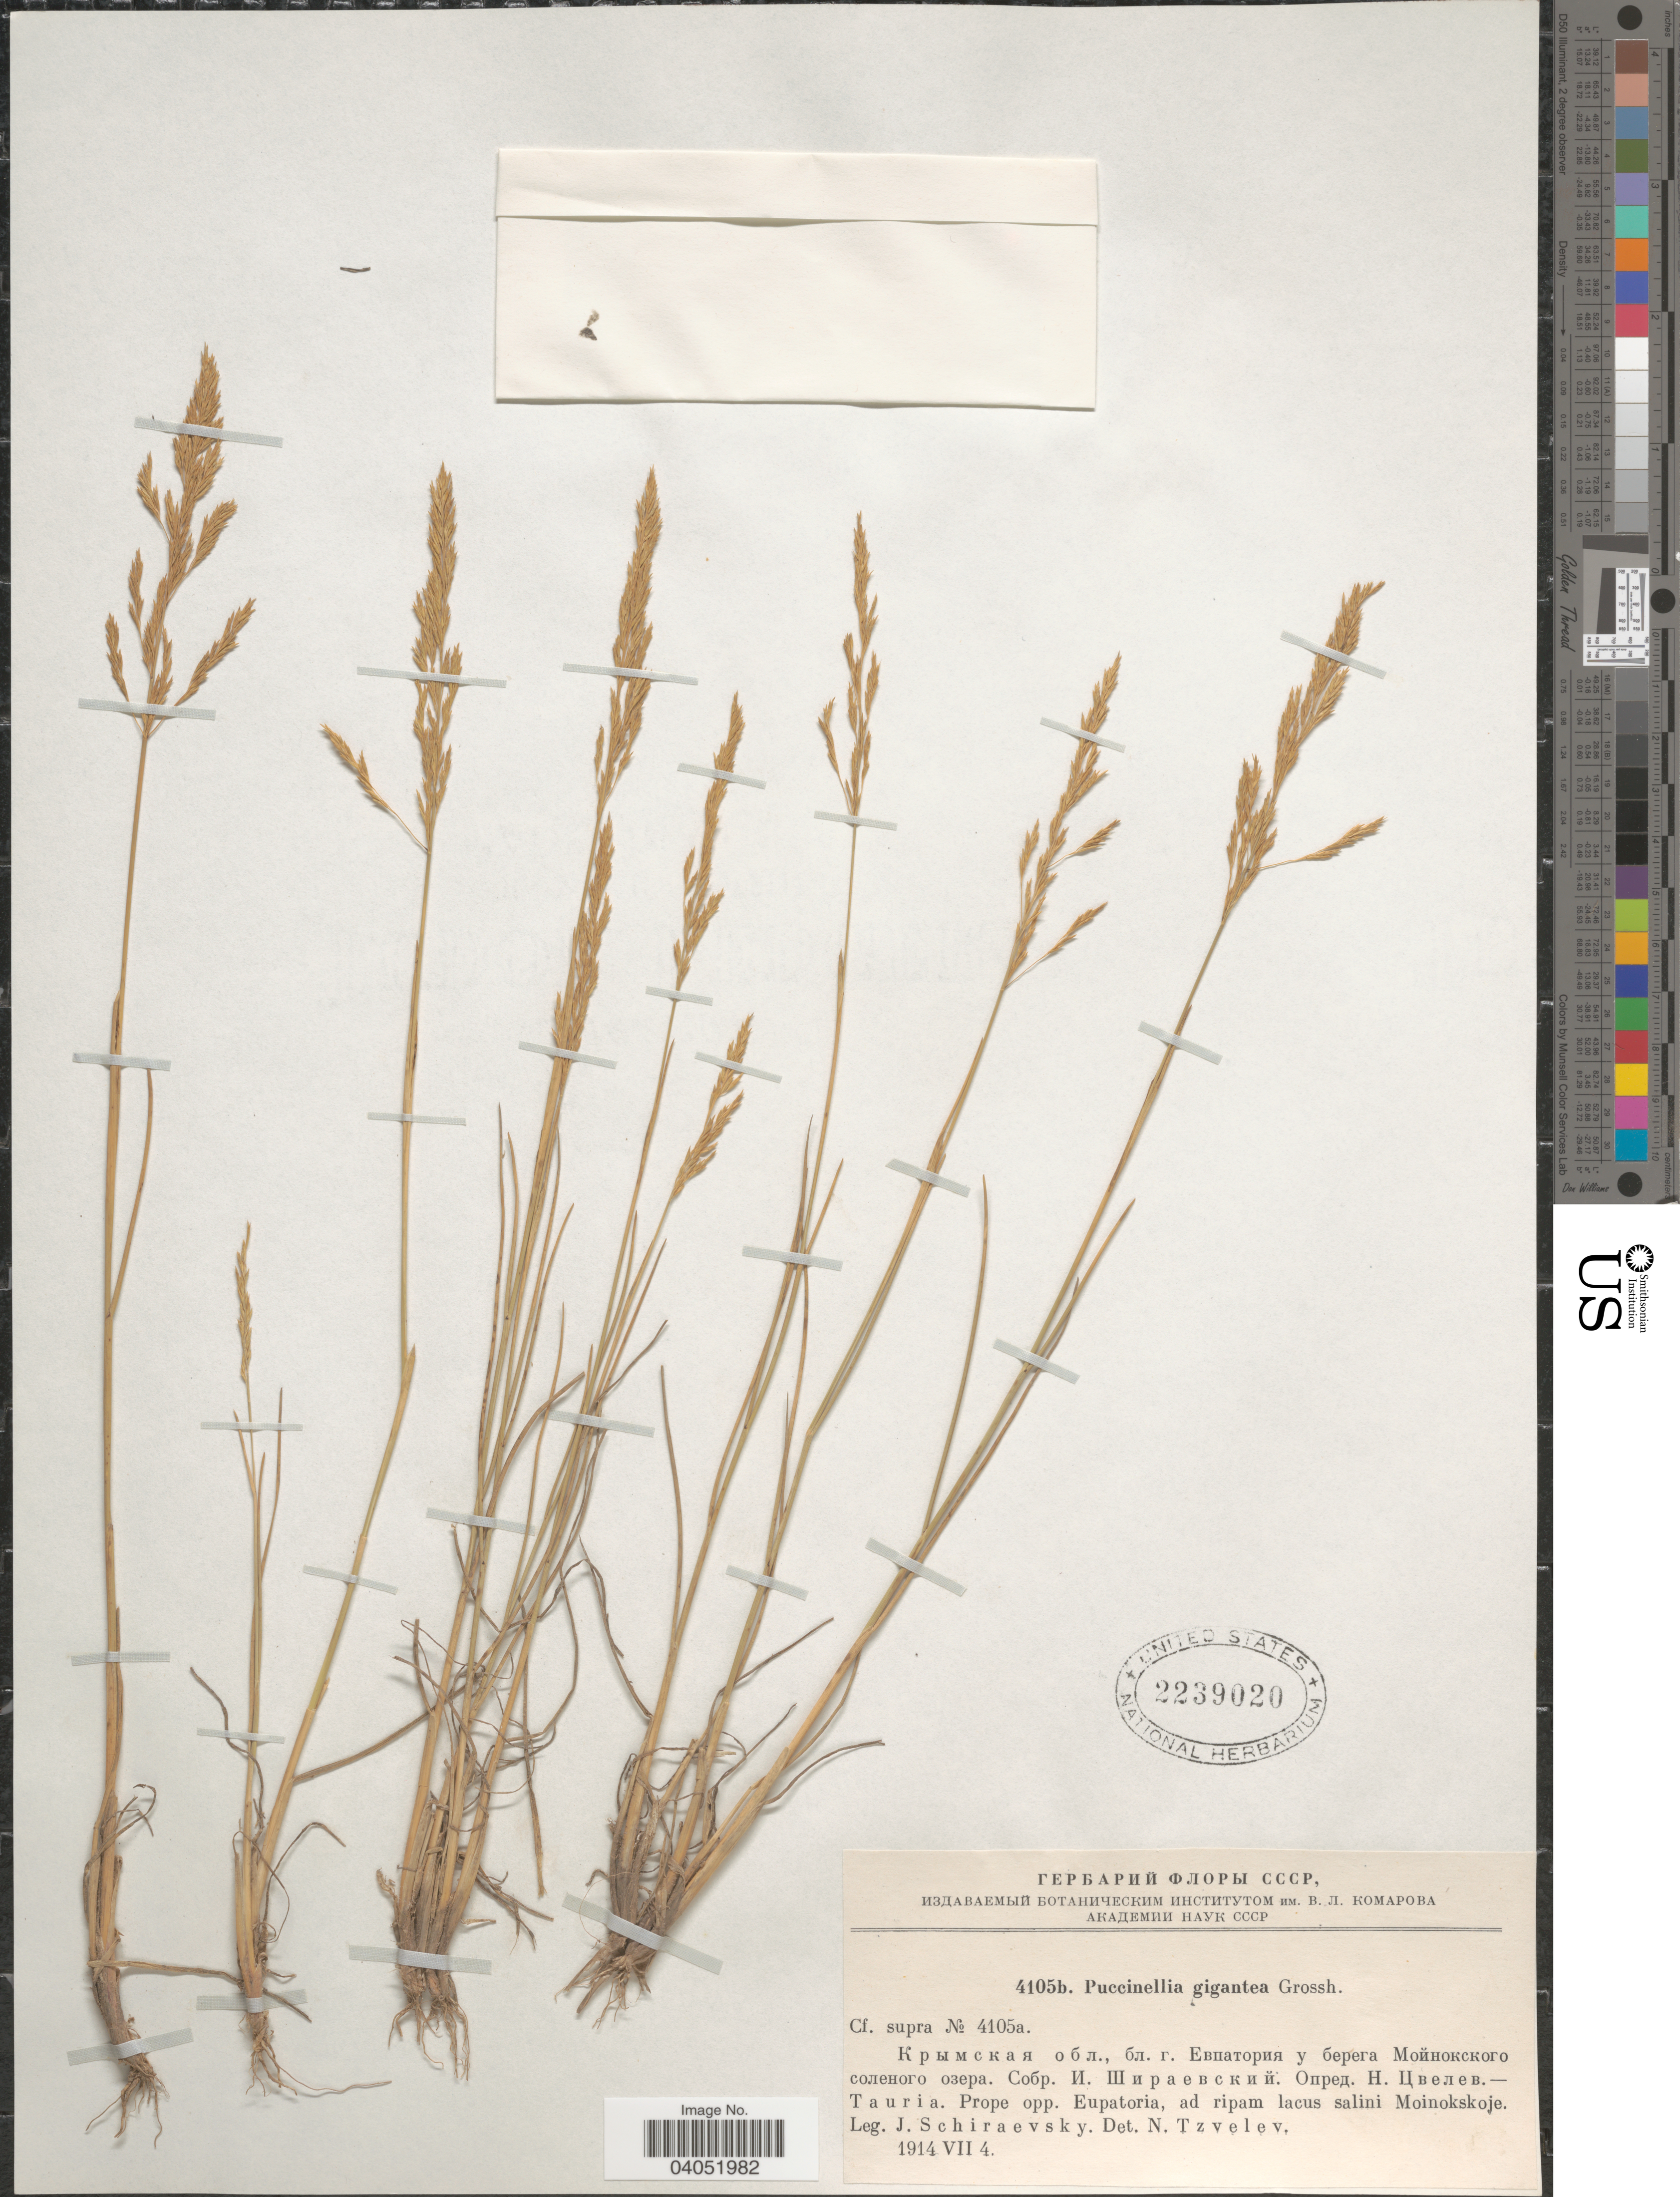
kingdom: Plantae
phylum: Tracheophyta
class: Liliopsida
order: Poales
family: Poaceae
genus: Puccinellia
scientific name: Puccinellia gigantea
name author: (Grossh.) Grossh.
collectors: J. Schiraevsky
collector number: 4105b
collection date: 1914-07-04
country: Ukraine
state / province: Crimea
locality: Tauria. Prope opp. Eupatoria, ad ripam lacus salini Moinokskoje.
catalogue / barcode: US 2239020